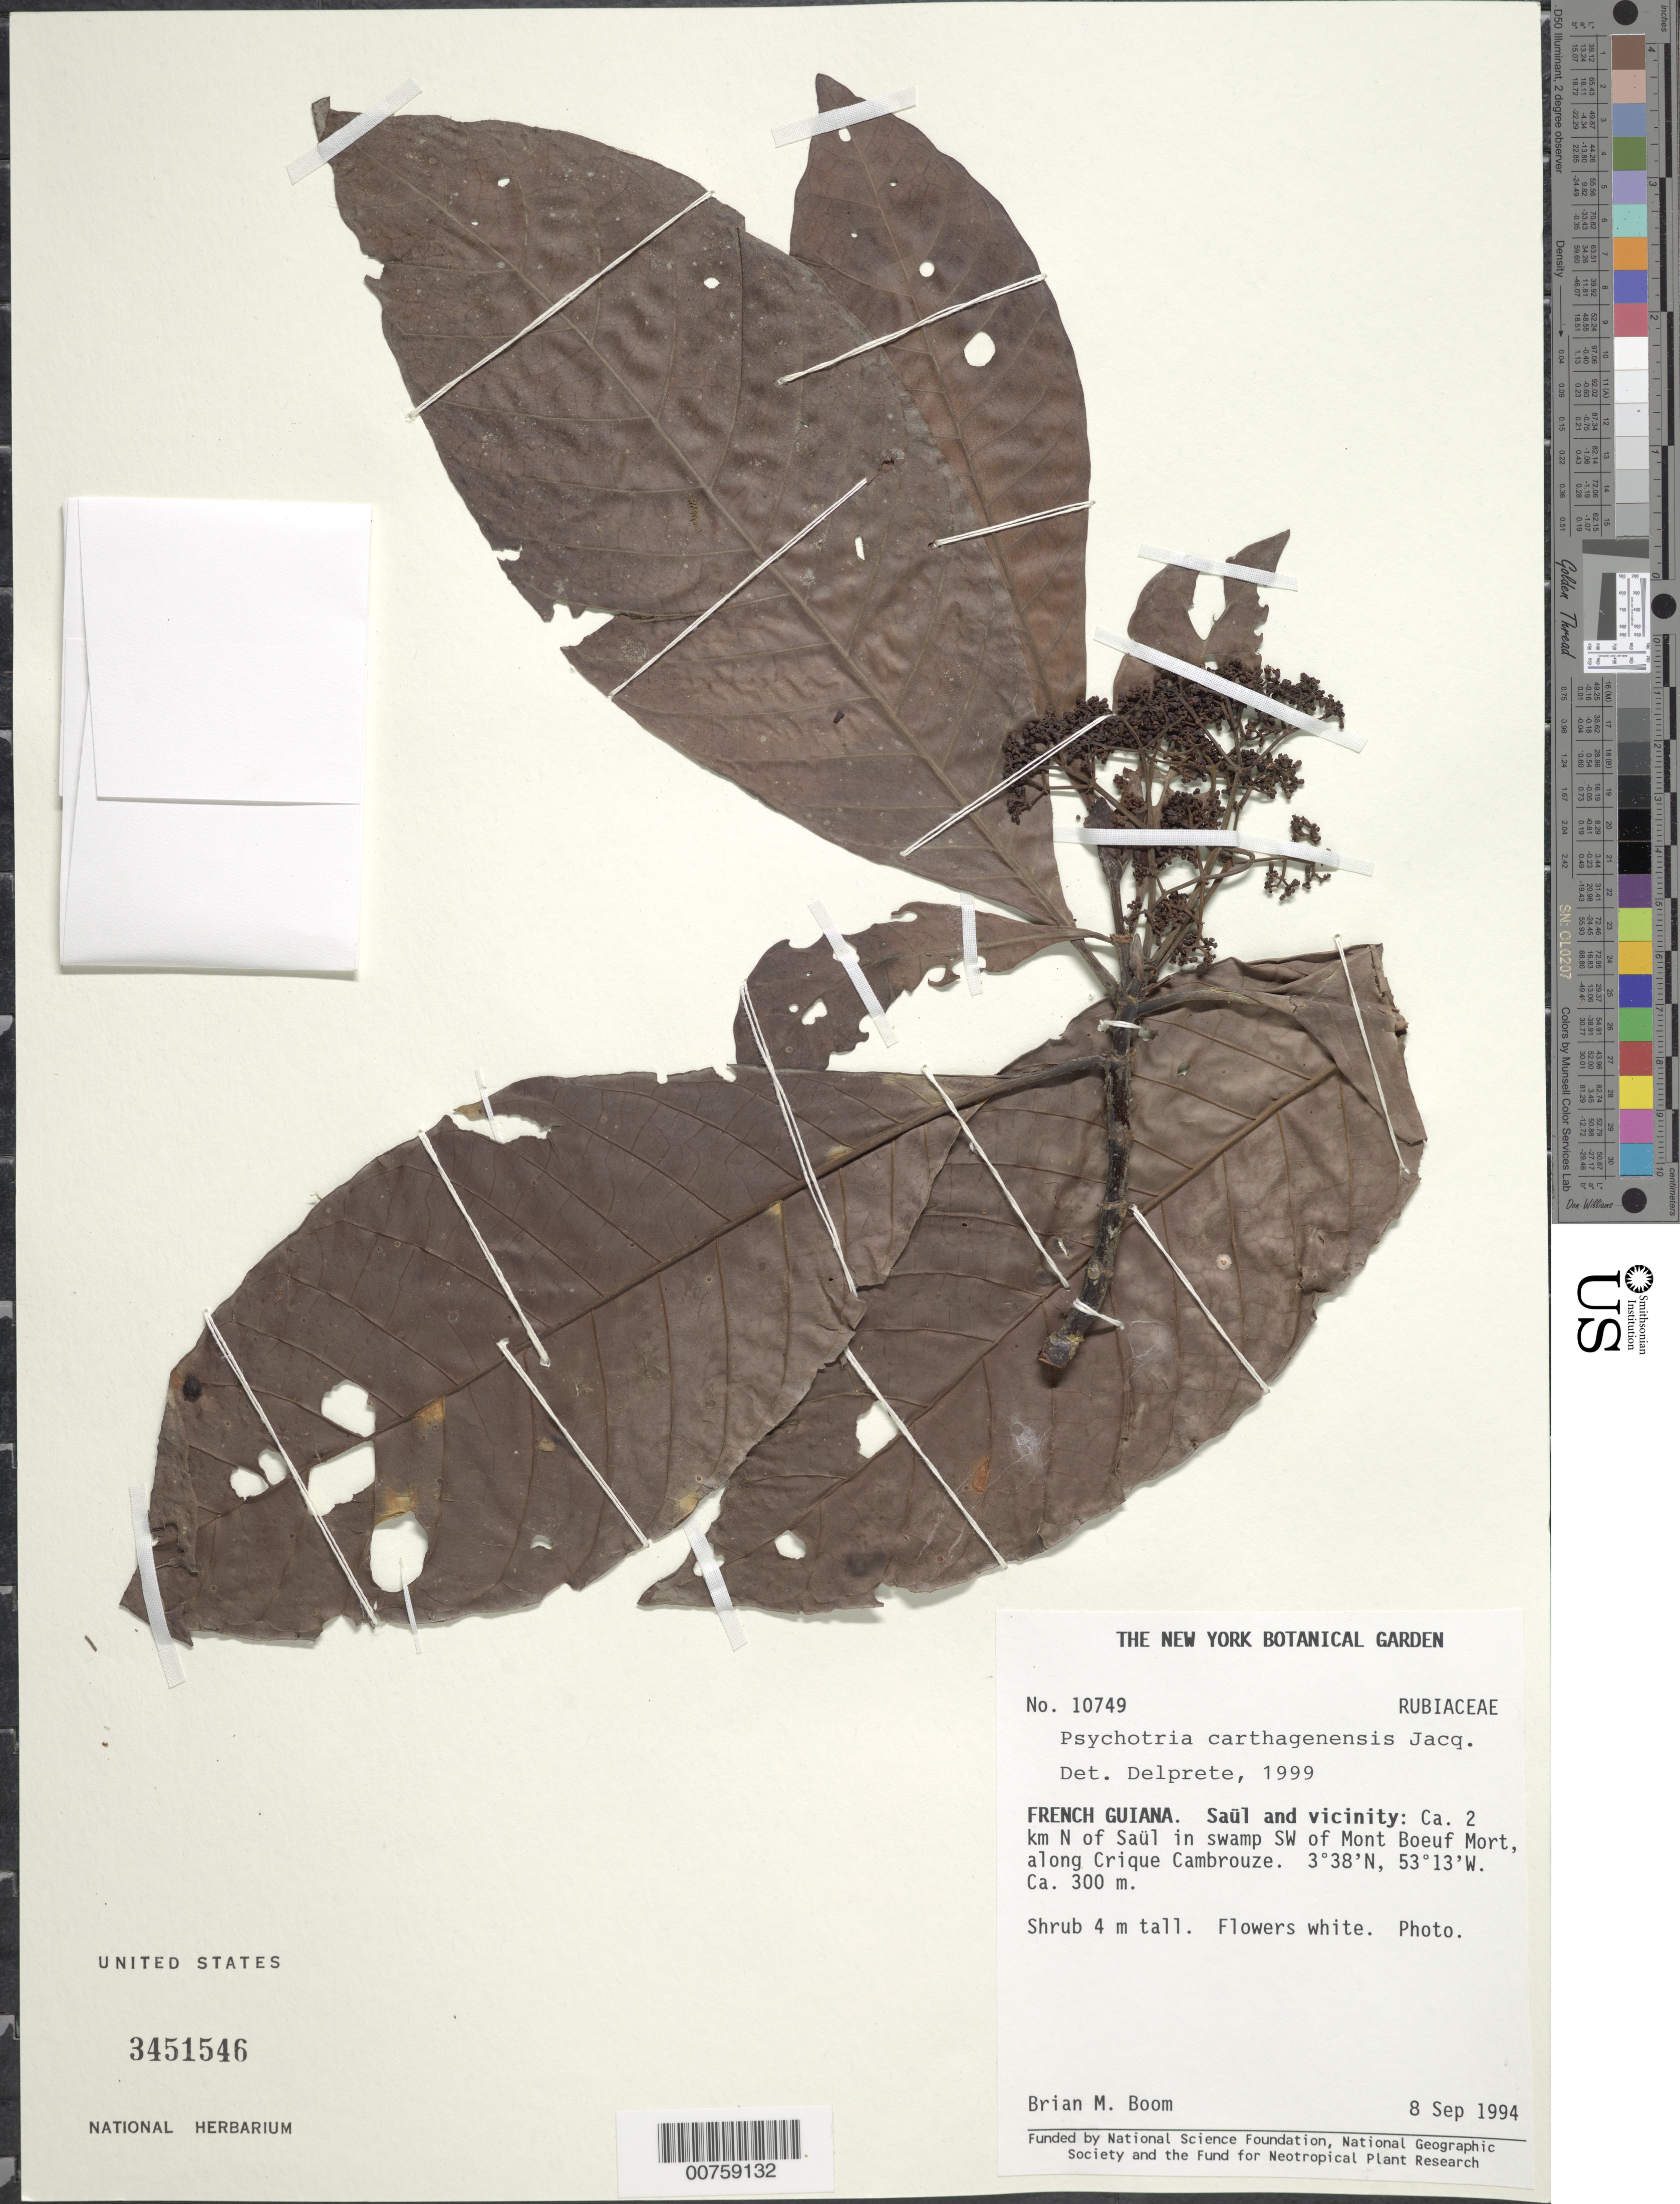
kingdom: Plantae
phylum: Tracheophyta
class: Magnoliopsida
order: Gentianales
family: Rubiaceae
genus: Psychotria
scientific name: Psychotria carthagenensis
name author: Jacq.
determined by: Delprete, P. G., Herb. de Guyane Cay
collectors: B. M. Boom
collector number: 10749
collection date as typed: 8-Sep-94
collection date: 1994-09-08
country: French Guiana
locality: Saül, 2 km N, Crique Cambrouze, SW of Mont Boeuf Mort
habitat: Swamp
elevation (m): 300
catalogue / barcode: US 3451546